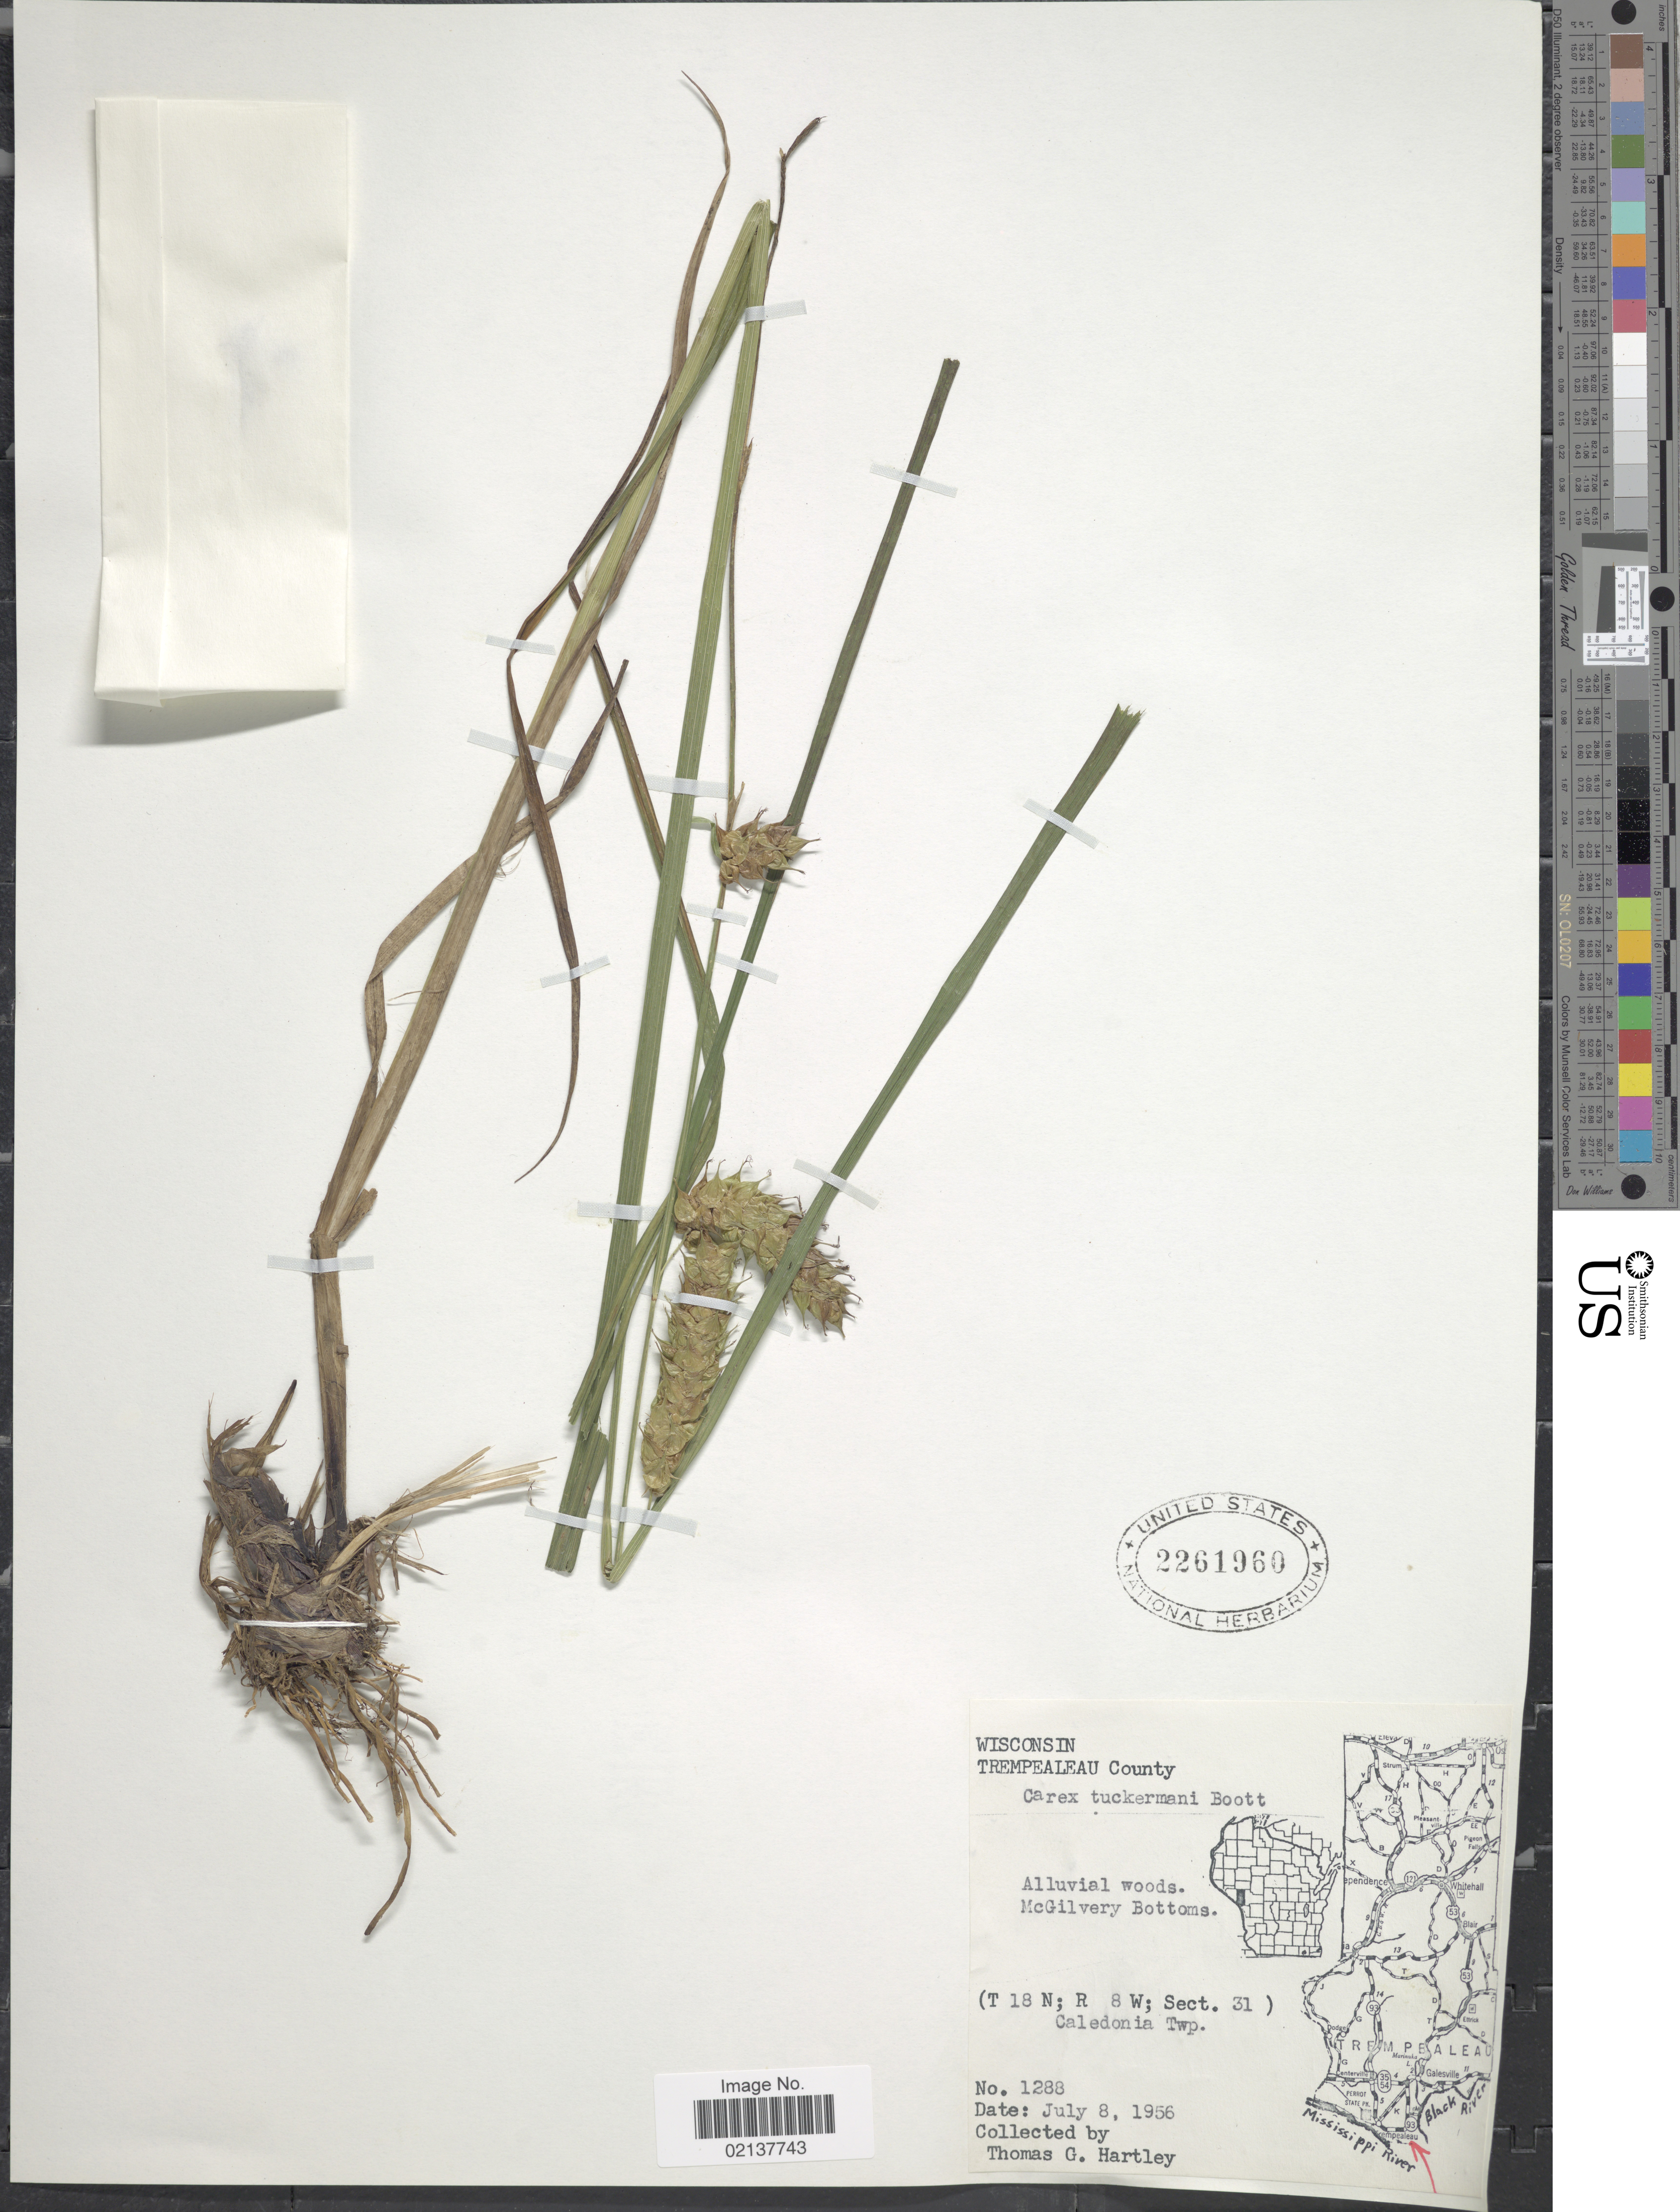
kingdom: Plantae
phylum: Tracheophyta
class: Liliopsida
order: Poales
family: Cyperaceae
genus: Carex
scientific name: Carex tuckermanii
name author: Boott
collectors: T. G. Hartley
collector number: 1288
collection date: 1956-07-08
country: United States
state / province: Wisconsin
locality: Trempealeau County, Alluvial woods. McGilvery Bottoms, (T18N; R 8 W; Sect. 31) Caledonia Twp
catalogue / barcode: US 2261960